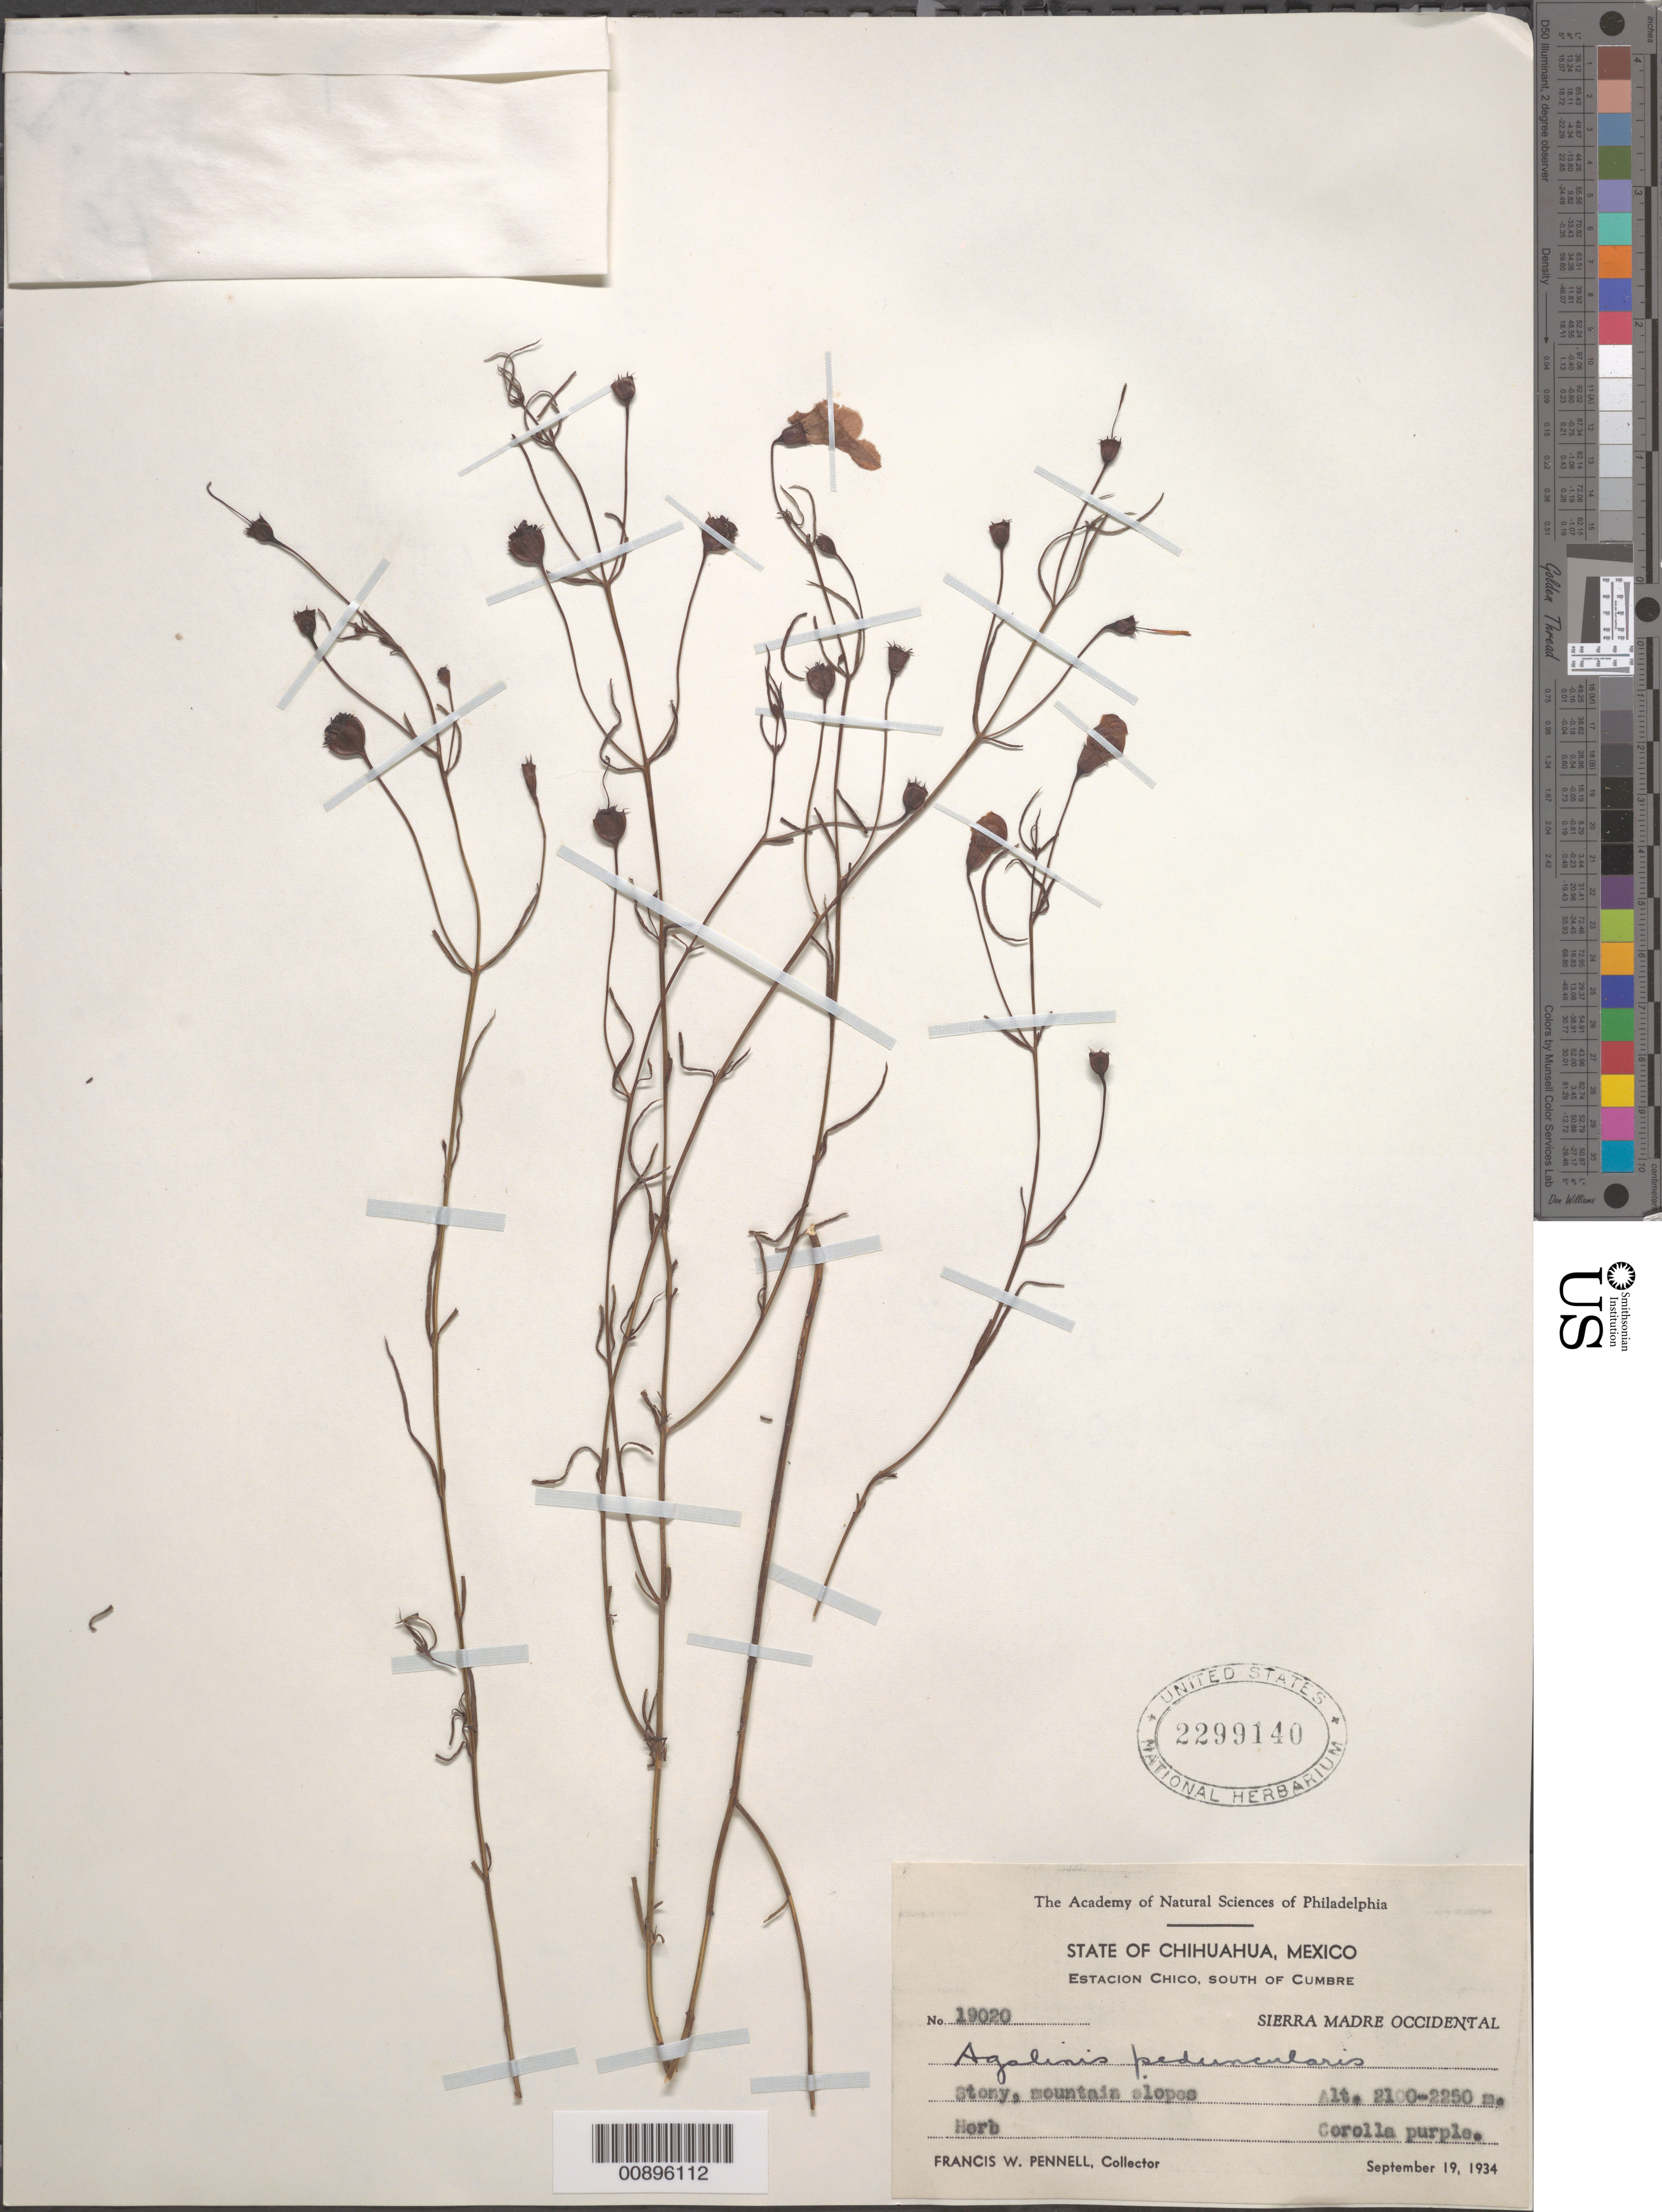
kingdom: Plantae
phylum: Tracheophyta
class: Magnoliopsida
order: Lamiales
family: Orobanchaceae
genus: Agalinis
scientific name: Agalinis peduncularis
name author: (Benth.) Pennell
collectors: F. W. Pennell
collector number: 19020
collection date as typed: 19 Sep 1934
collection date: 1934-09-19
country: Mexico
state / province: Chihuahua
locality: Estación Chico, South of Cumbre. Sierra Madre Occidental, Chihuahua.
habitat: Stony, mountain slopes.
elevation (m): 2250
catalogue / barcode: US 2299140